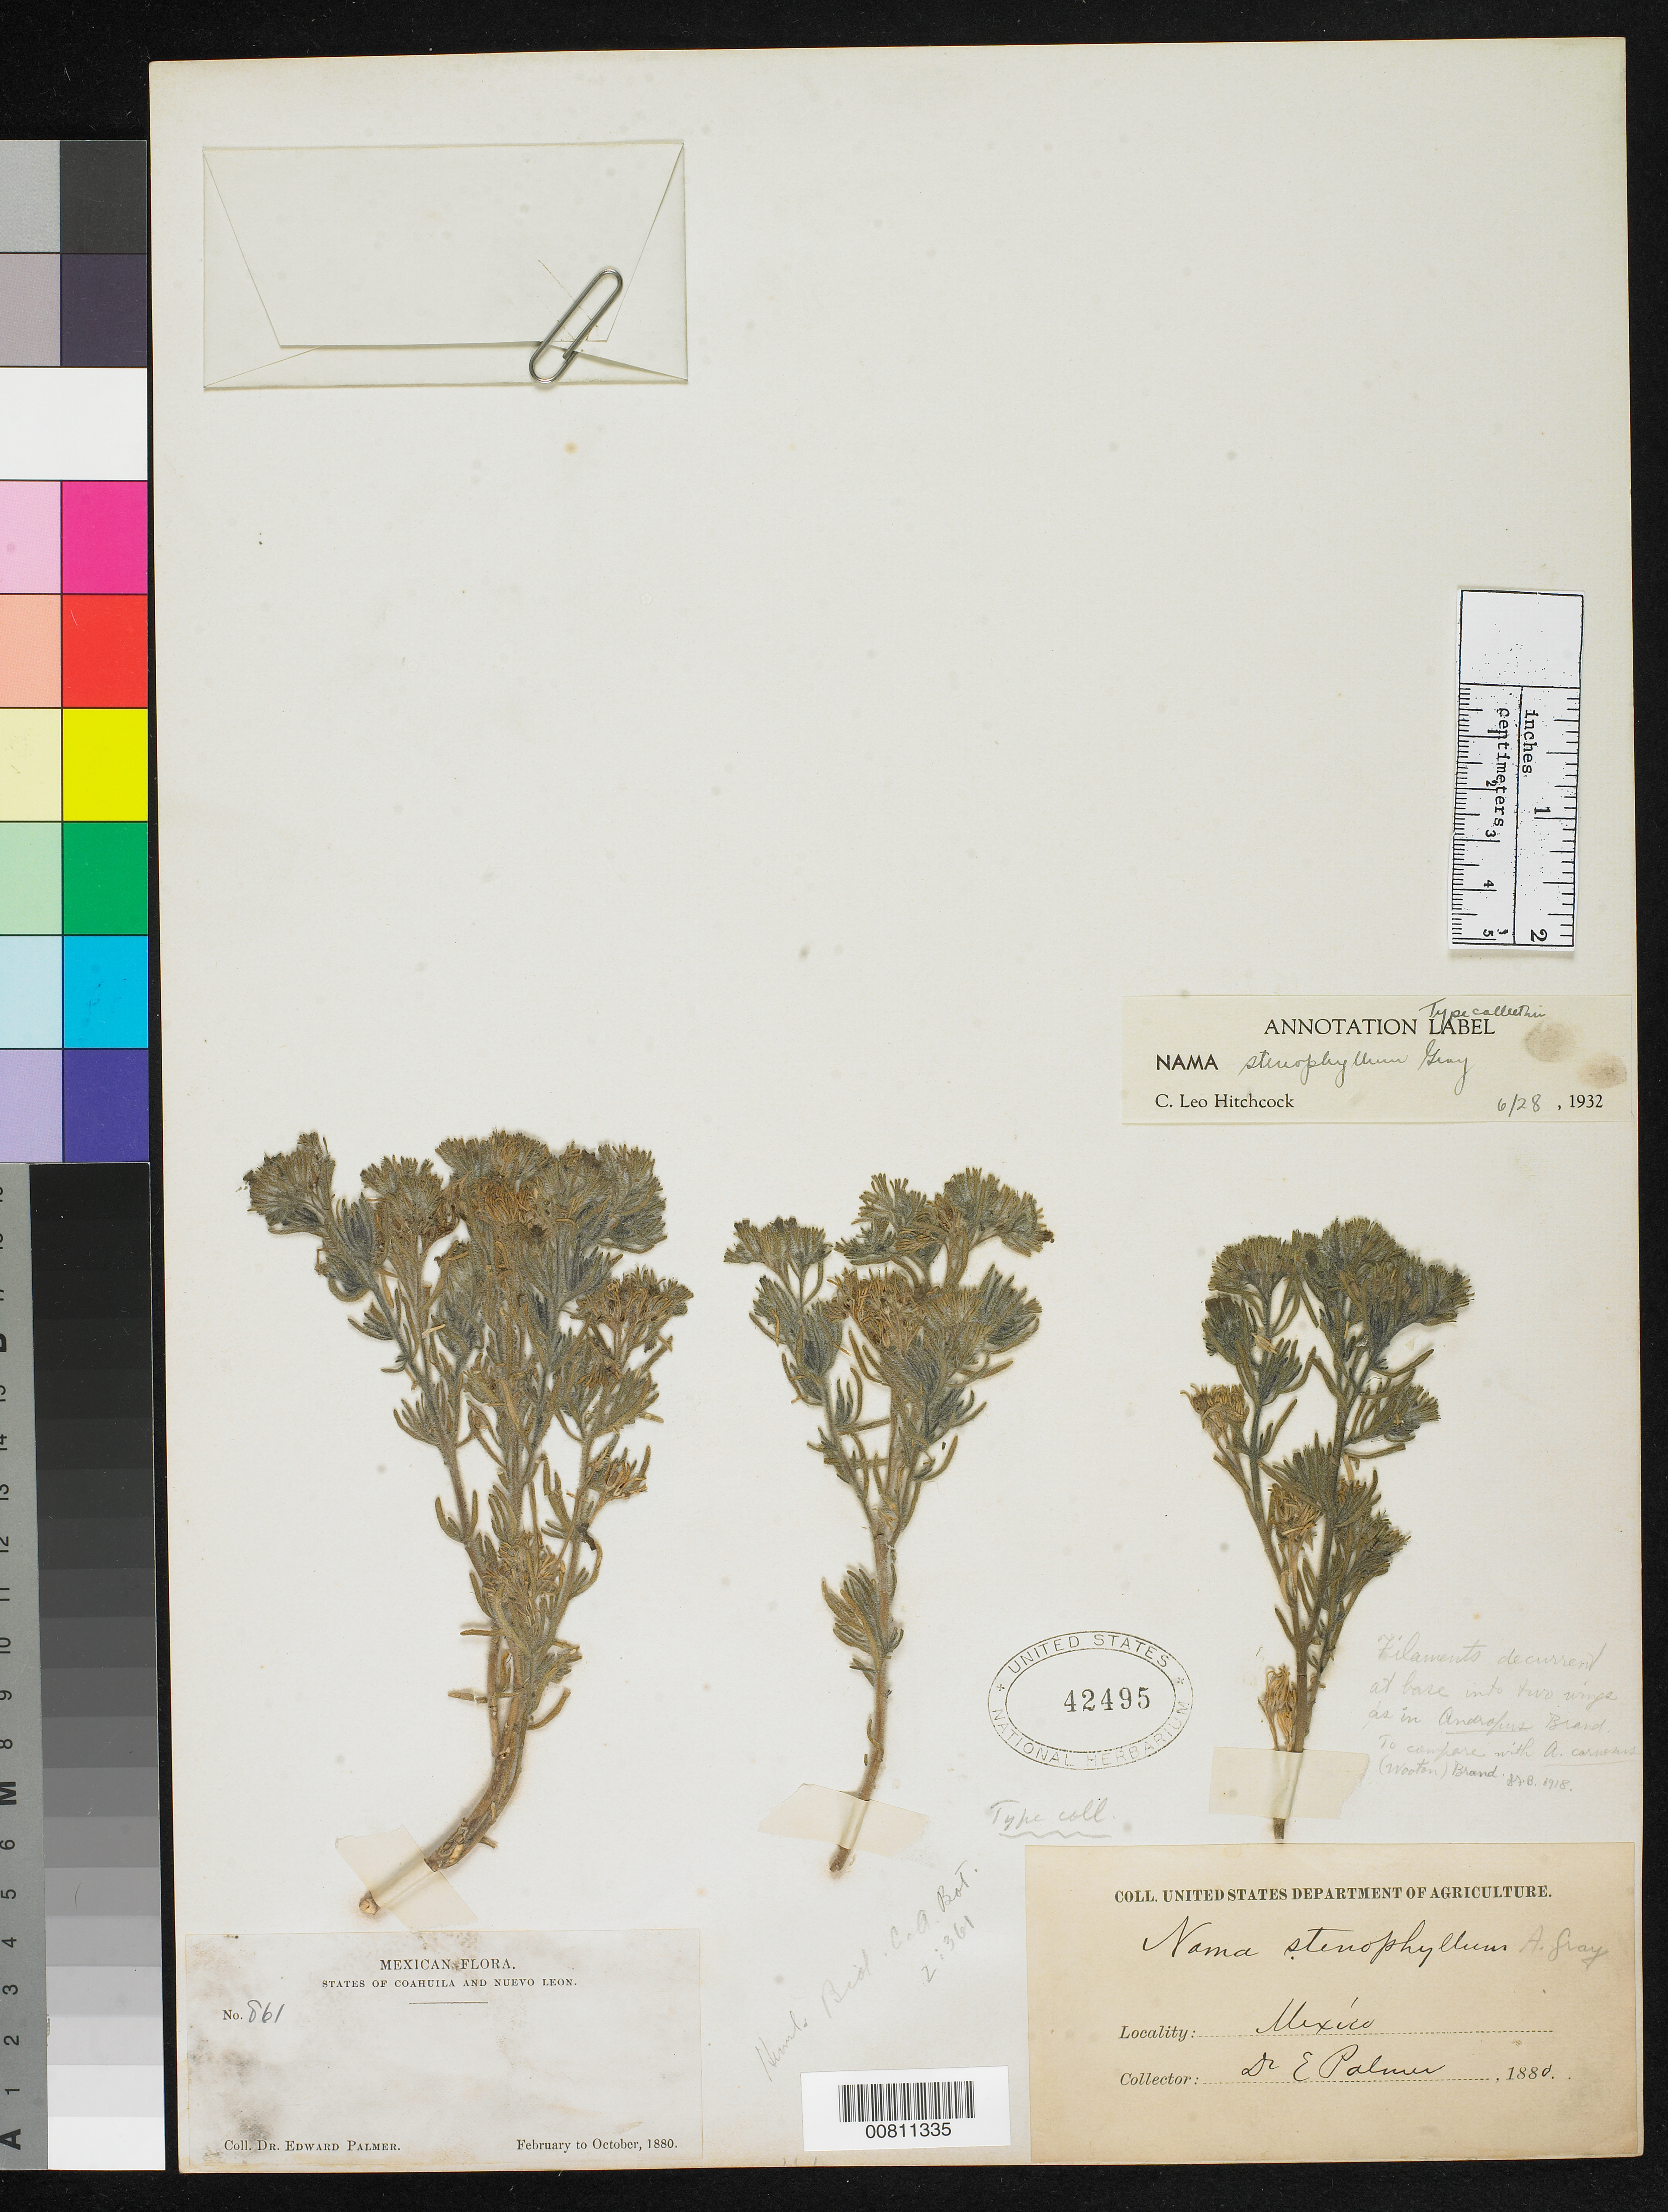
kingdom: Plantae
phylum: Tracheophyta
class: Magnoliopsida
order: Boraginales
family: Namaceae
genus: Nama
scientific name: Nama stenophylla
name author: A. Gray in Hemsl.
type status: Isosyntype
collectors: E. Palmer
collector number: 861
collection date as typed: Feb 1880 to -- Oct 1880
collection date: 1880-02/1880-10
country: Mexico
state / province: Coahuila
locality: San Lorenzo de Laguno.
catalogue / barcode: US 42495